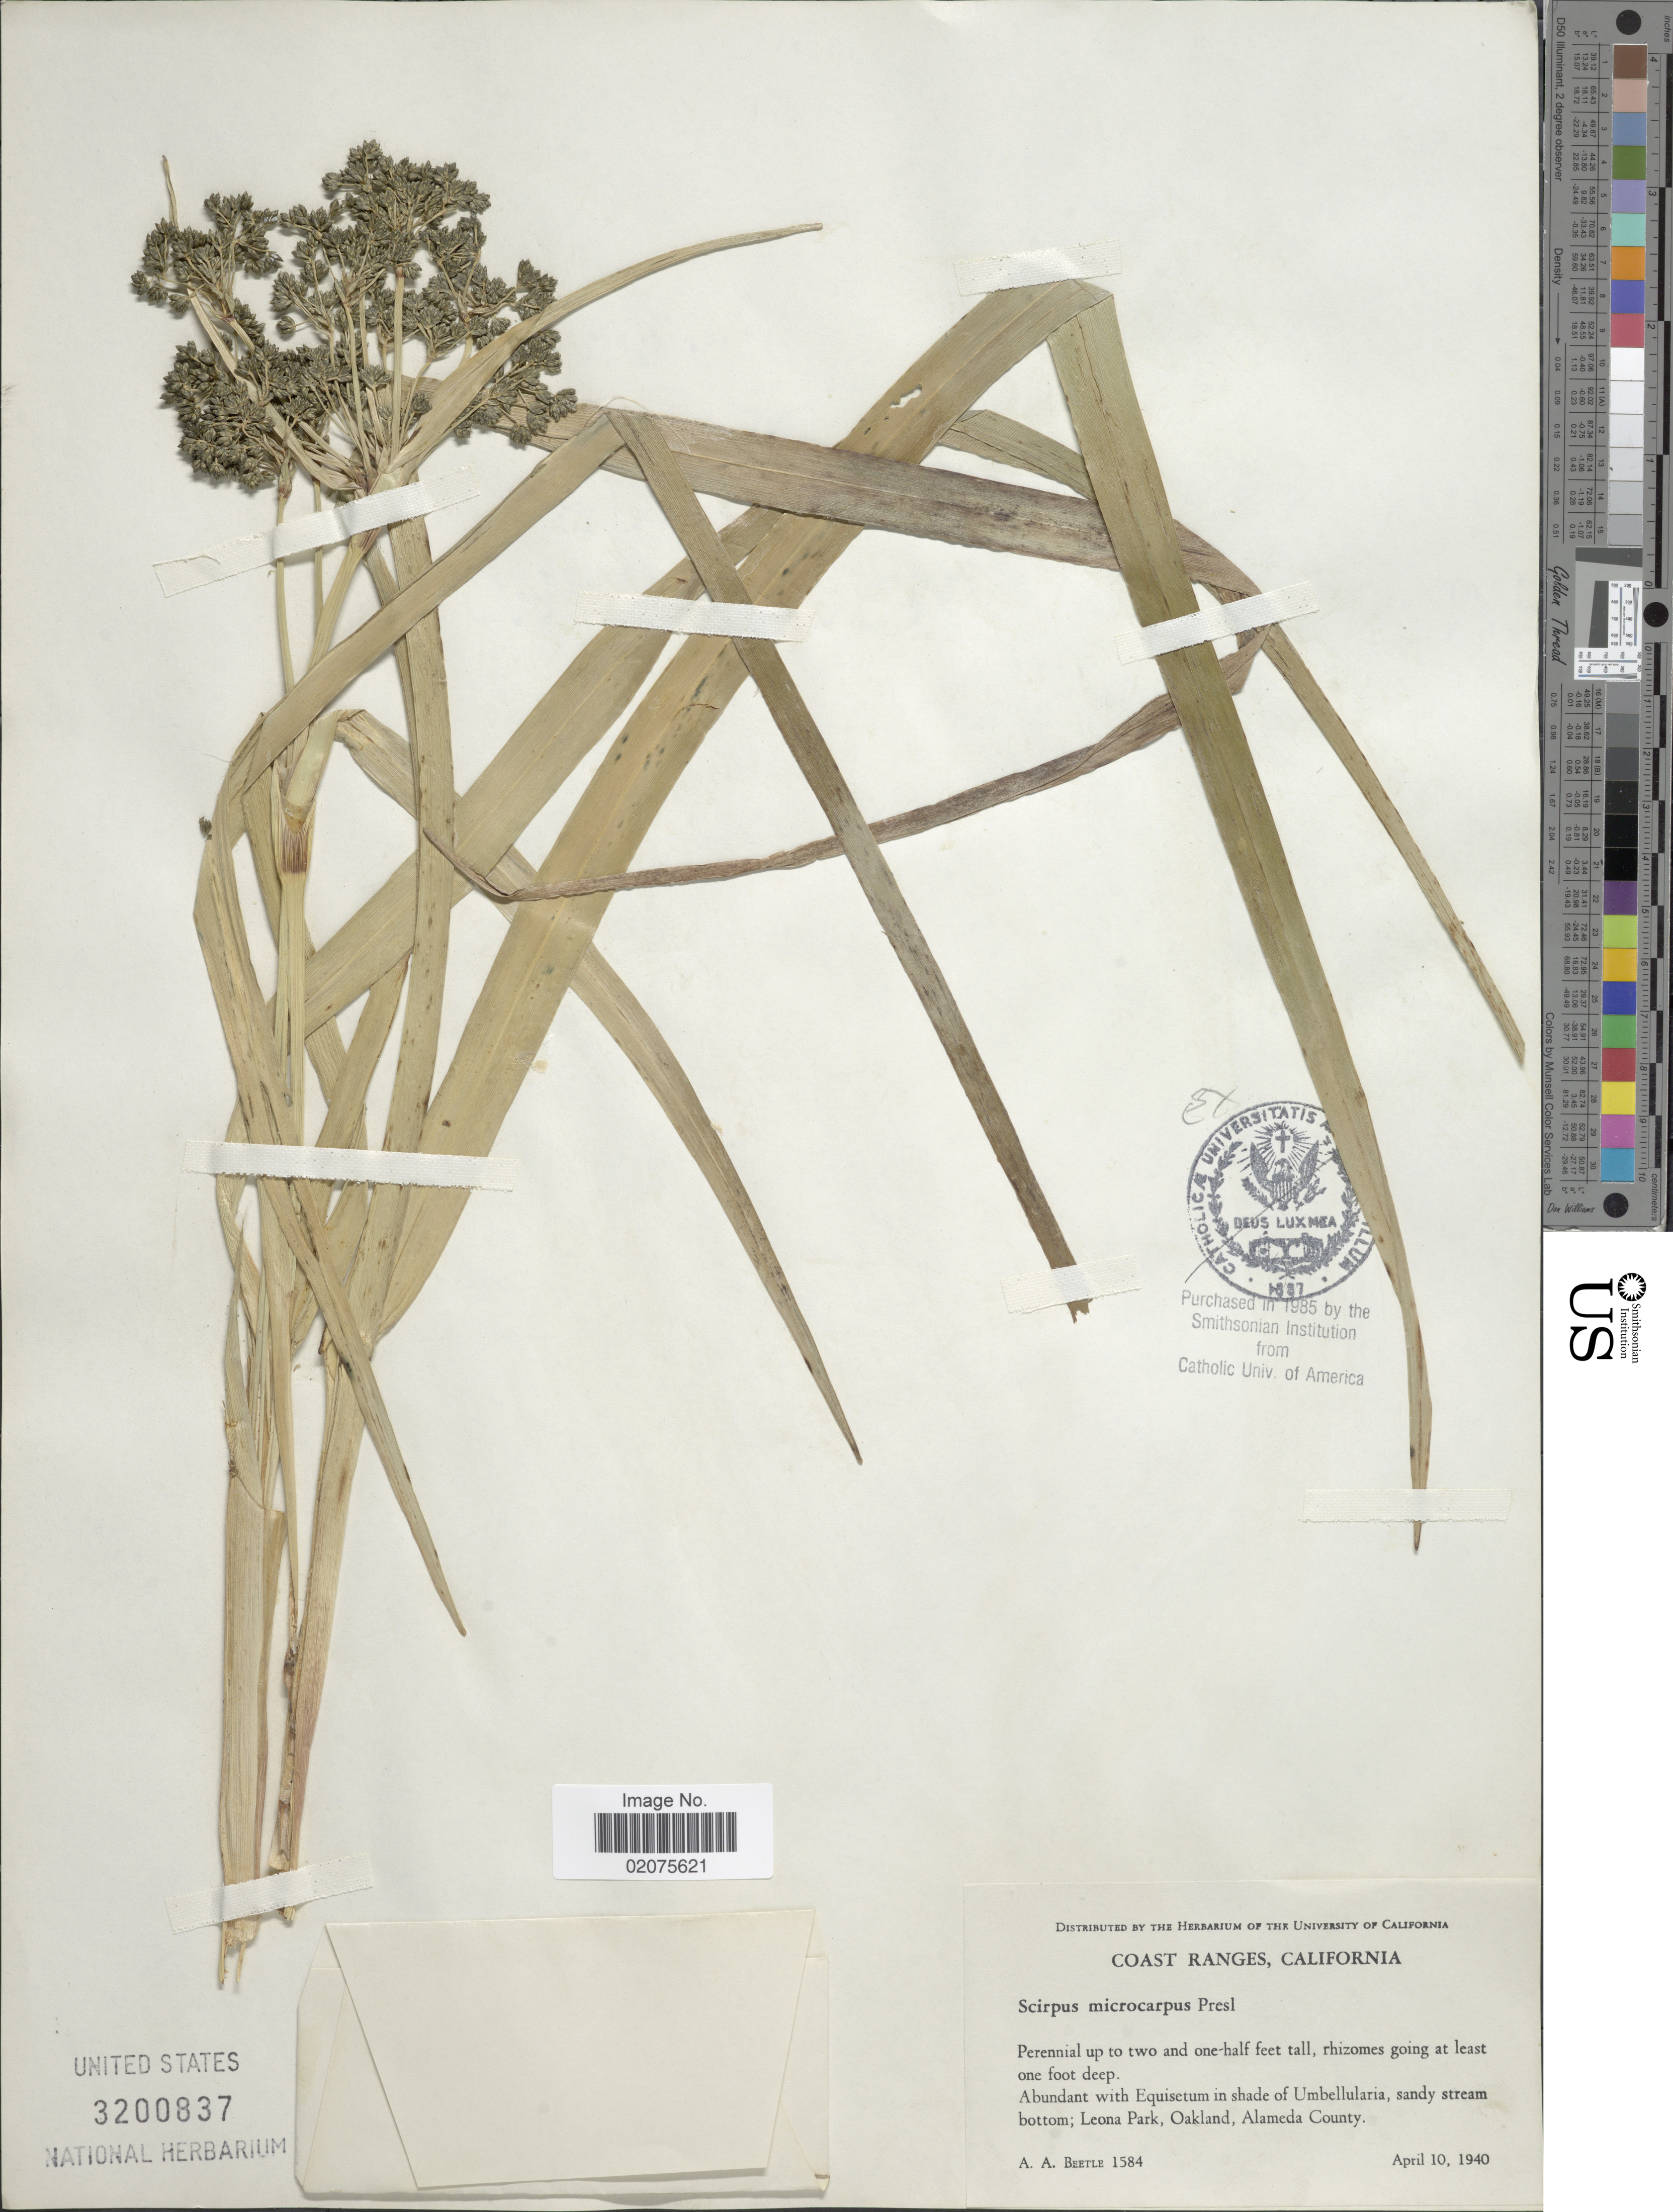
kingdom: Plantae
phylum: Tracheophyta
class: Liliopsida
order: Poales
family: Cyperaceae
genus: Scirpus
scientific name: Scirpus microcarpus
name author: J. Presl & C. Presl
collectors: A. A. Beetle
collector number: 1584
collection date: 1940-04-10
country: United States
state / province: California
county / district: Alameda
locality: Coast Ranges. Leona Park, Oakland, Alameda County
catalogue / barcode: US 3200837